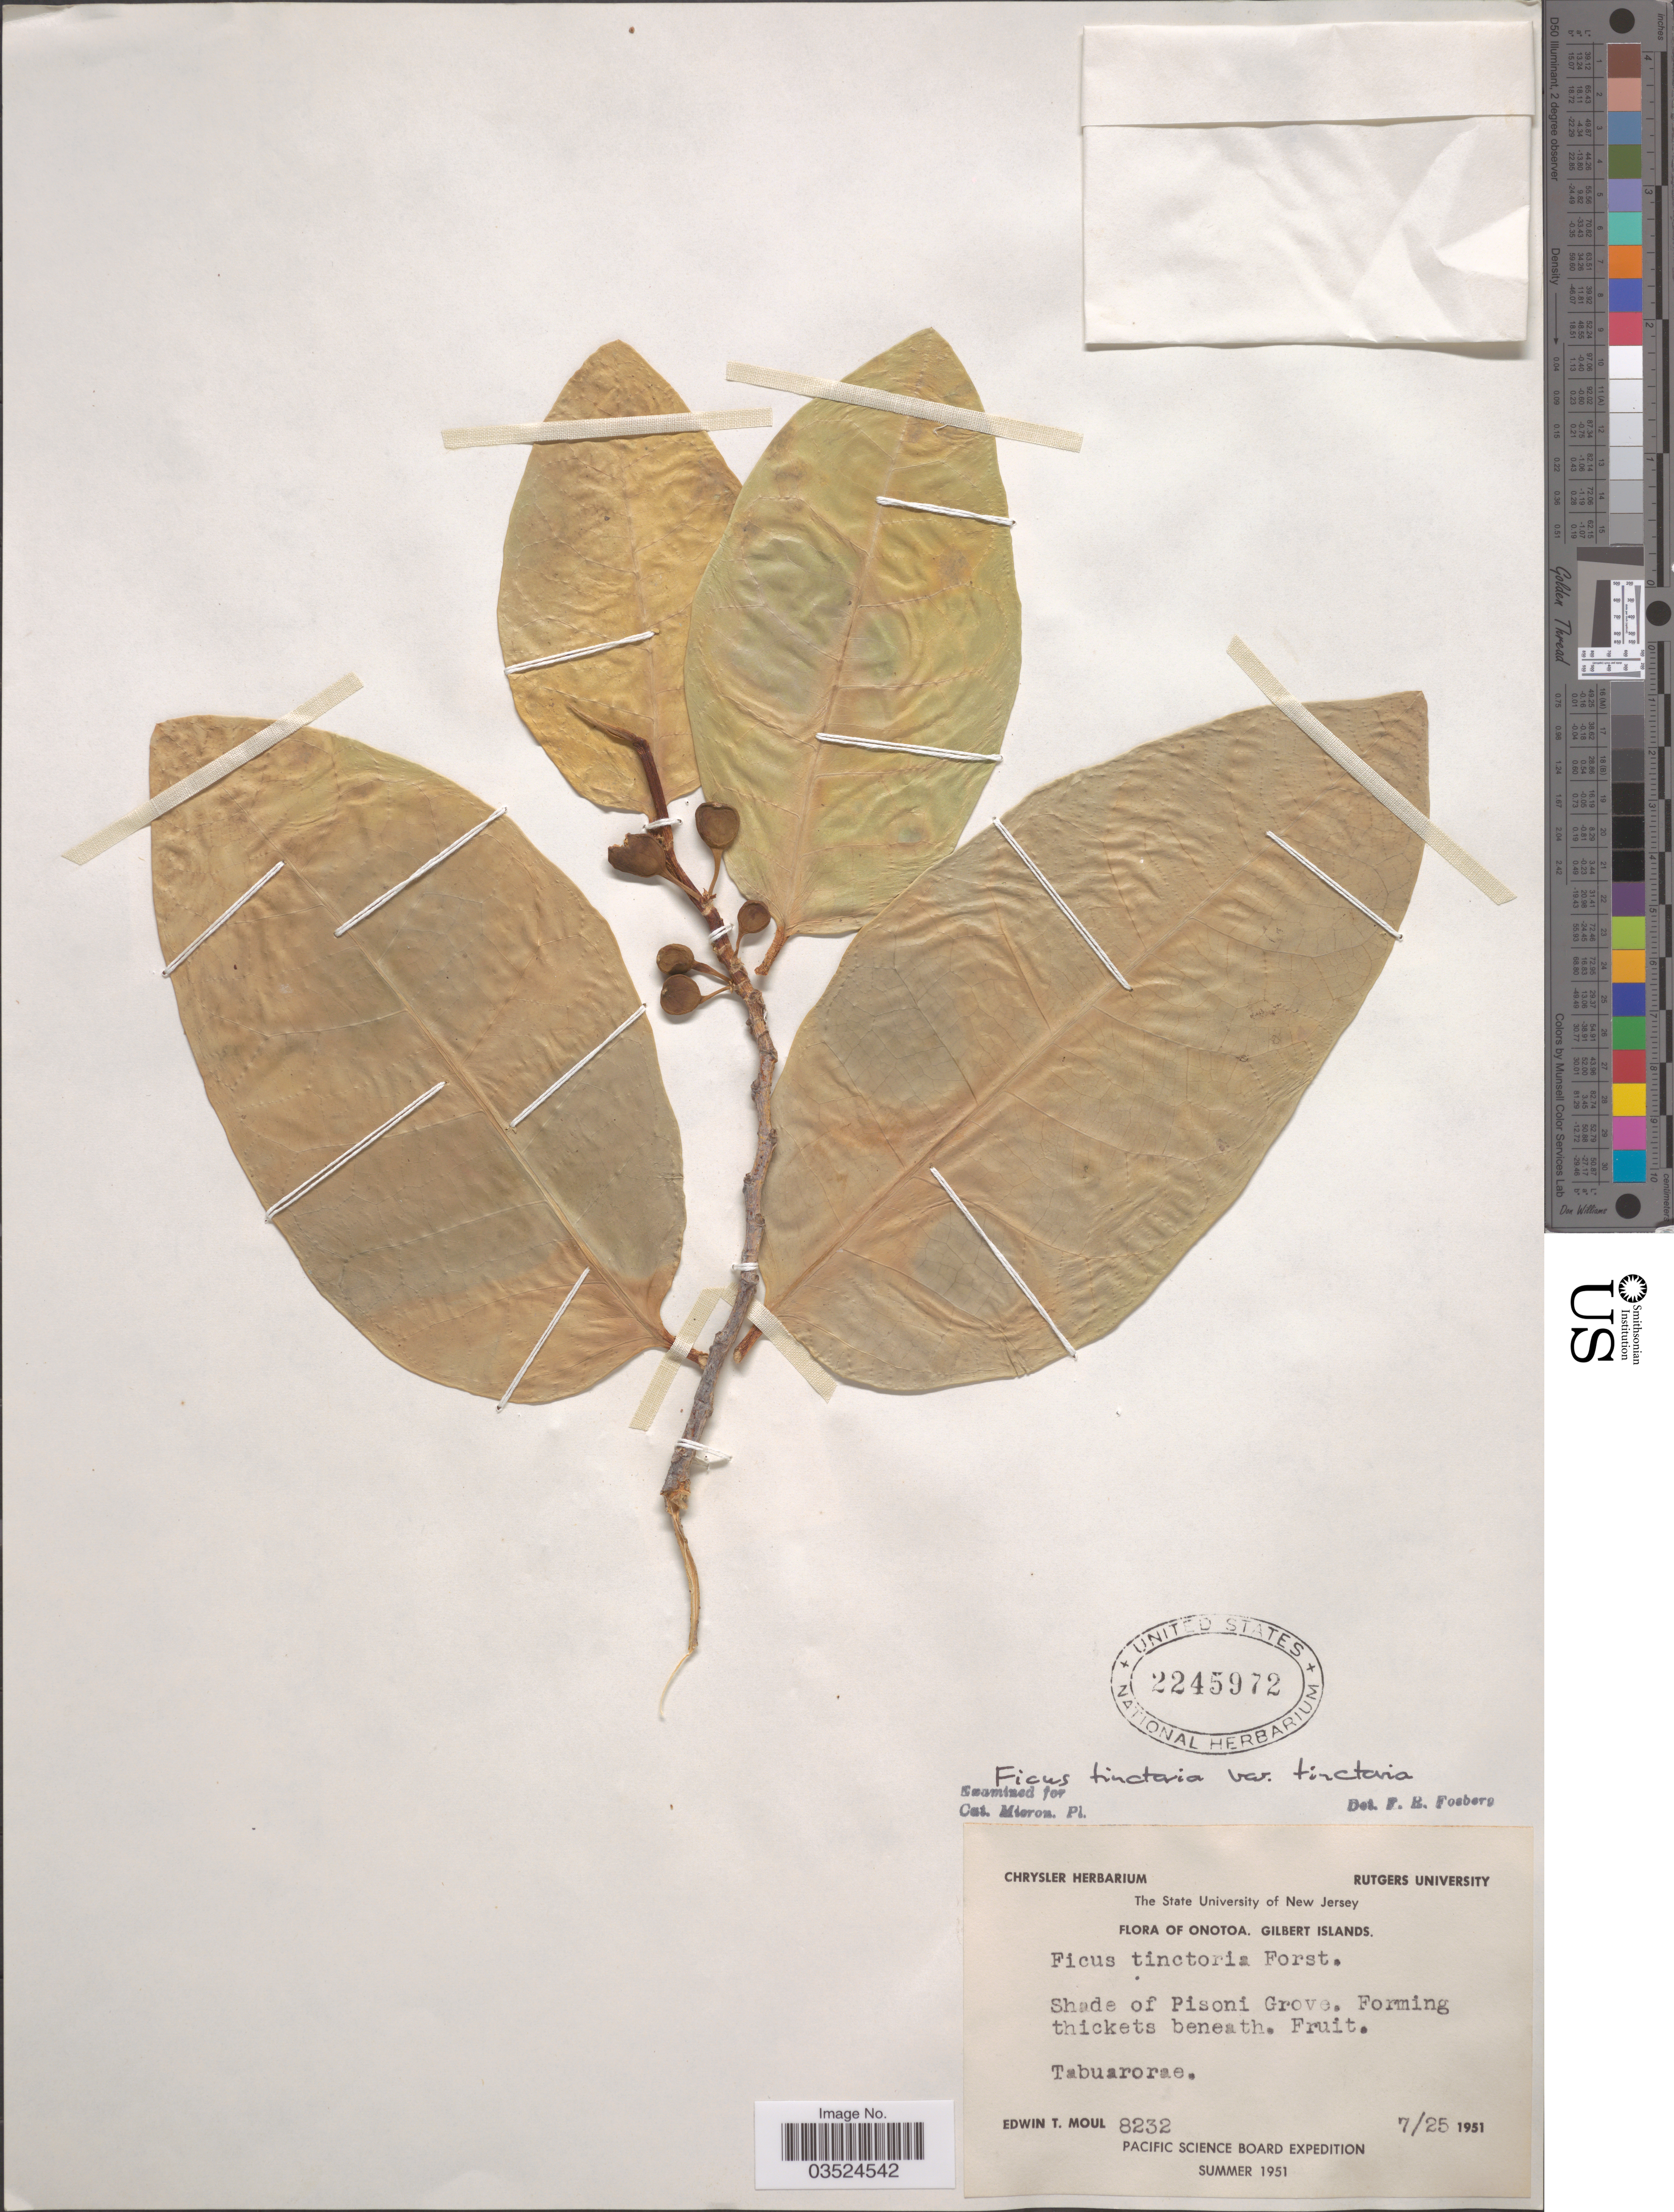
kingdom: Plantae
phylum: Tracheophyta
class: Magnoliopsida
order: Rosales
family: Moraceae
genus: Ficus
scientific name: Ficus tinctoria subsp. tinctoria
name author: G. Forst.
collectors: E. T. Moul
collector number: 8232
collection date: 1951-07-25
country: Kiribati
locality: Onotoa. Gilbert Islands. Shade of Pisoni Grove. Tabuarorae.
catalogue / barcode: US 2245972